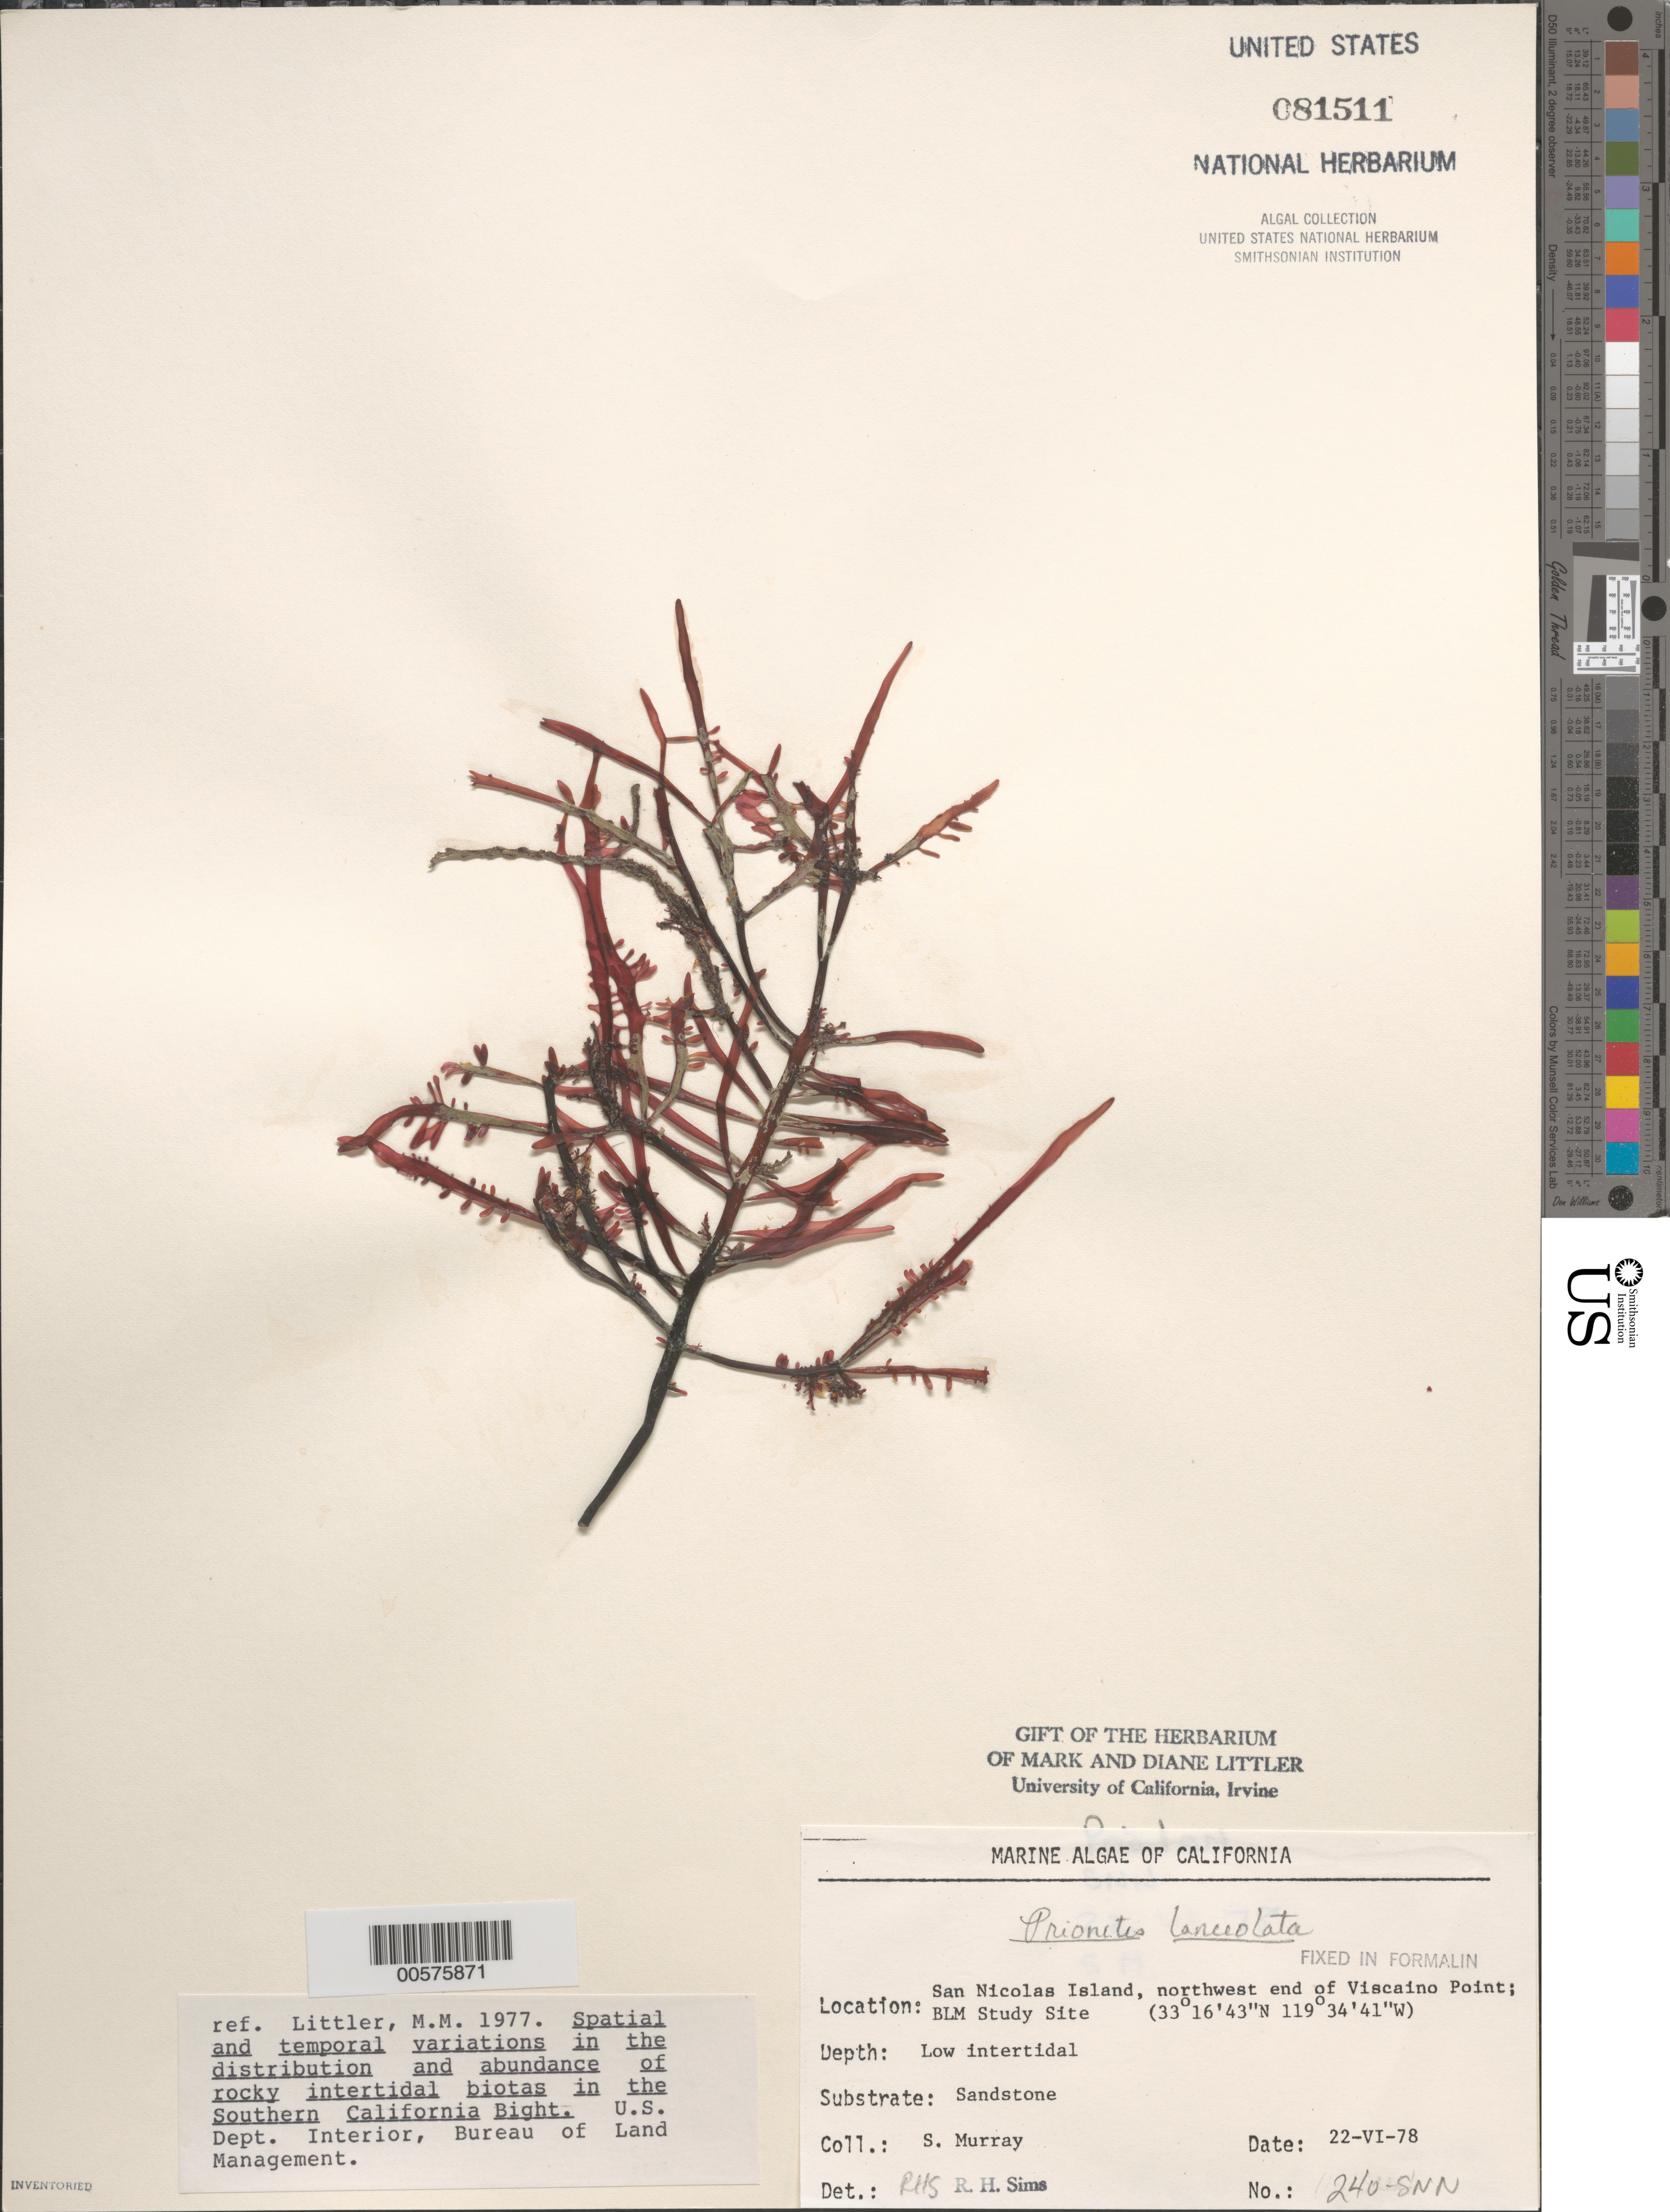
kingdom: Plantae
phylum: Rhodophyta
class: Florideophyceae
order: Cryptonemiales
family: Cryptonemiaceae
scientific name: Prionitis lanceolata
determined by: Sims, Robert H.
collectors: S. N. Murray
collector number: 240-snn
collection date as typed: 22 Jun 1978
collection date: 1978-06-22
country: United States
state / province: California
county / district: Ventura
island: San Nicolas Island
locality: Northwest end of Vizcaino Point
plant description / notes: BLM-SOCALBIGHT Rocky Intertidal Survey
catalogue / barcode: US 81511